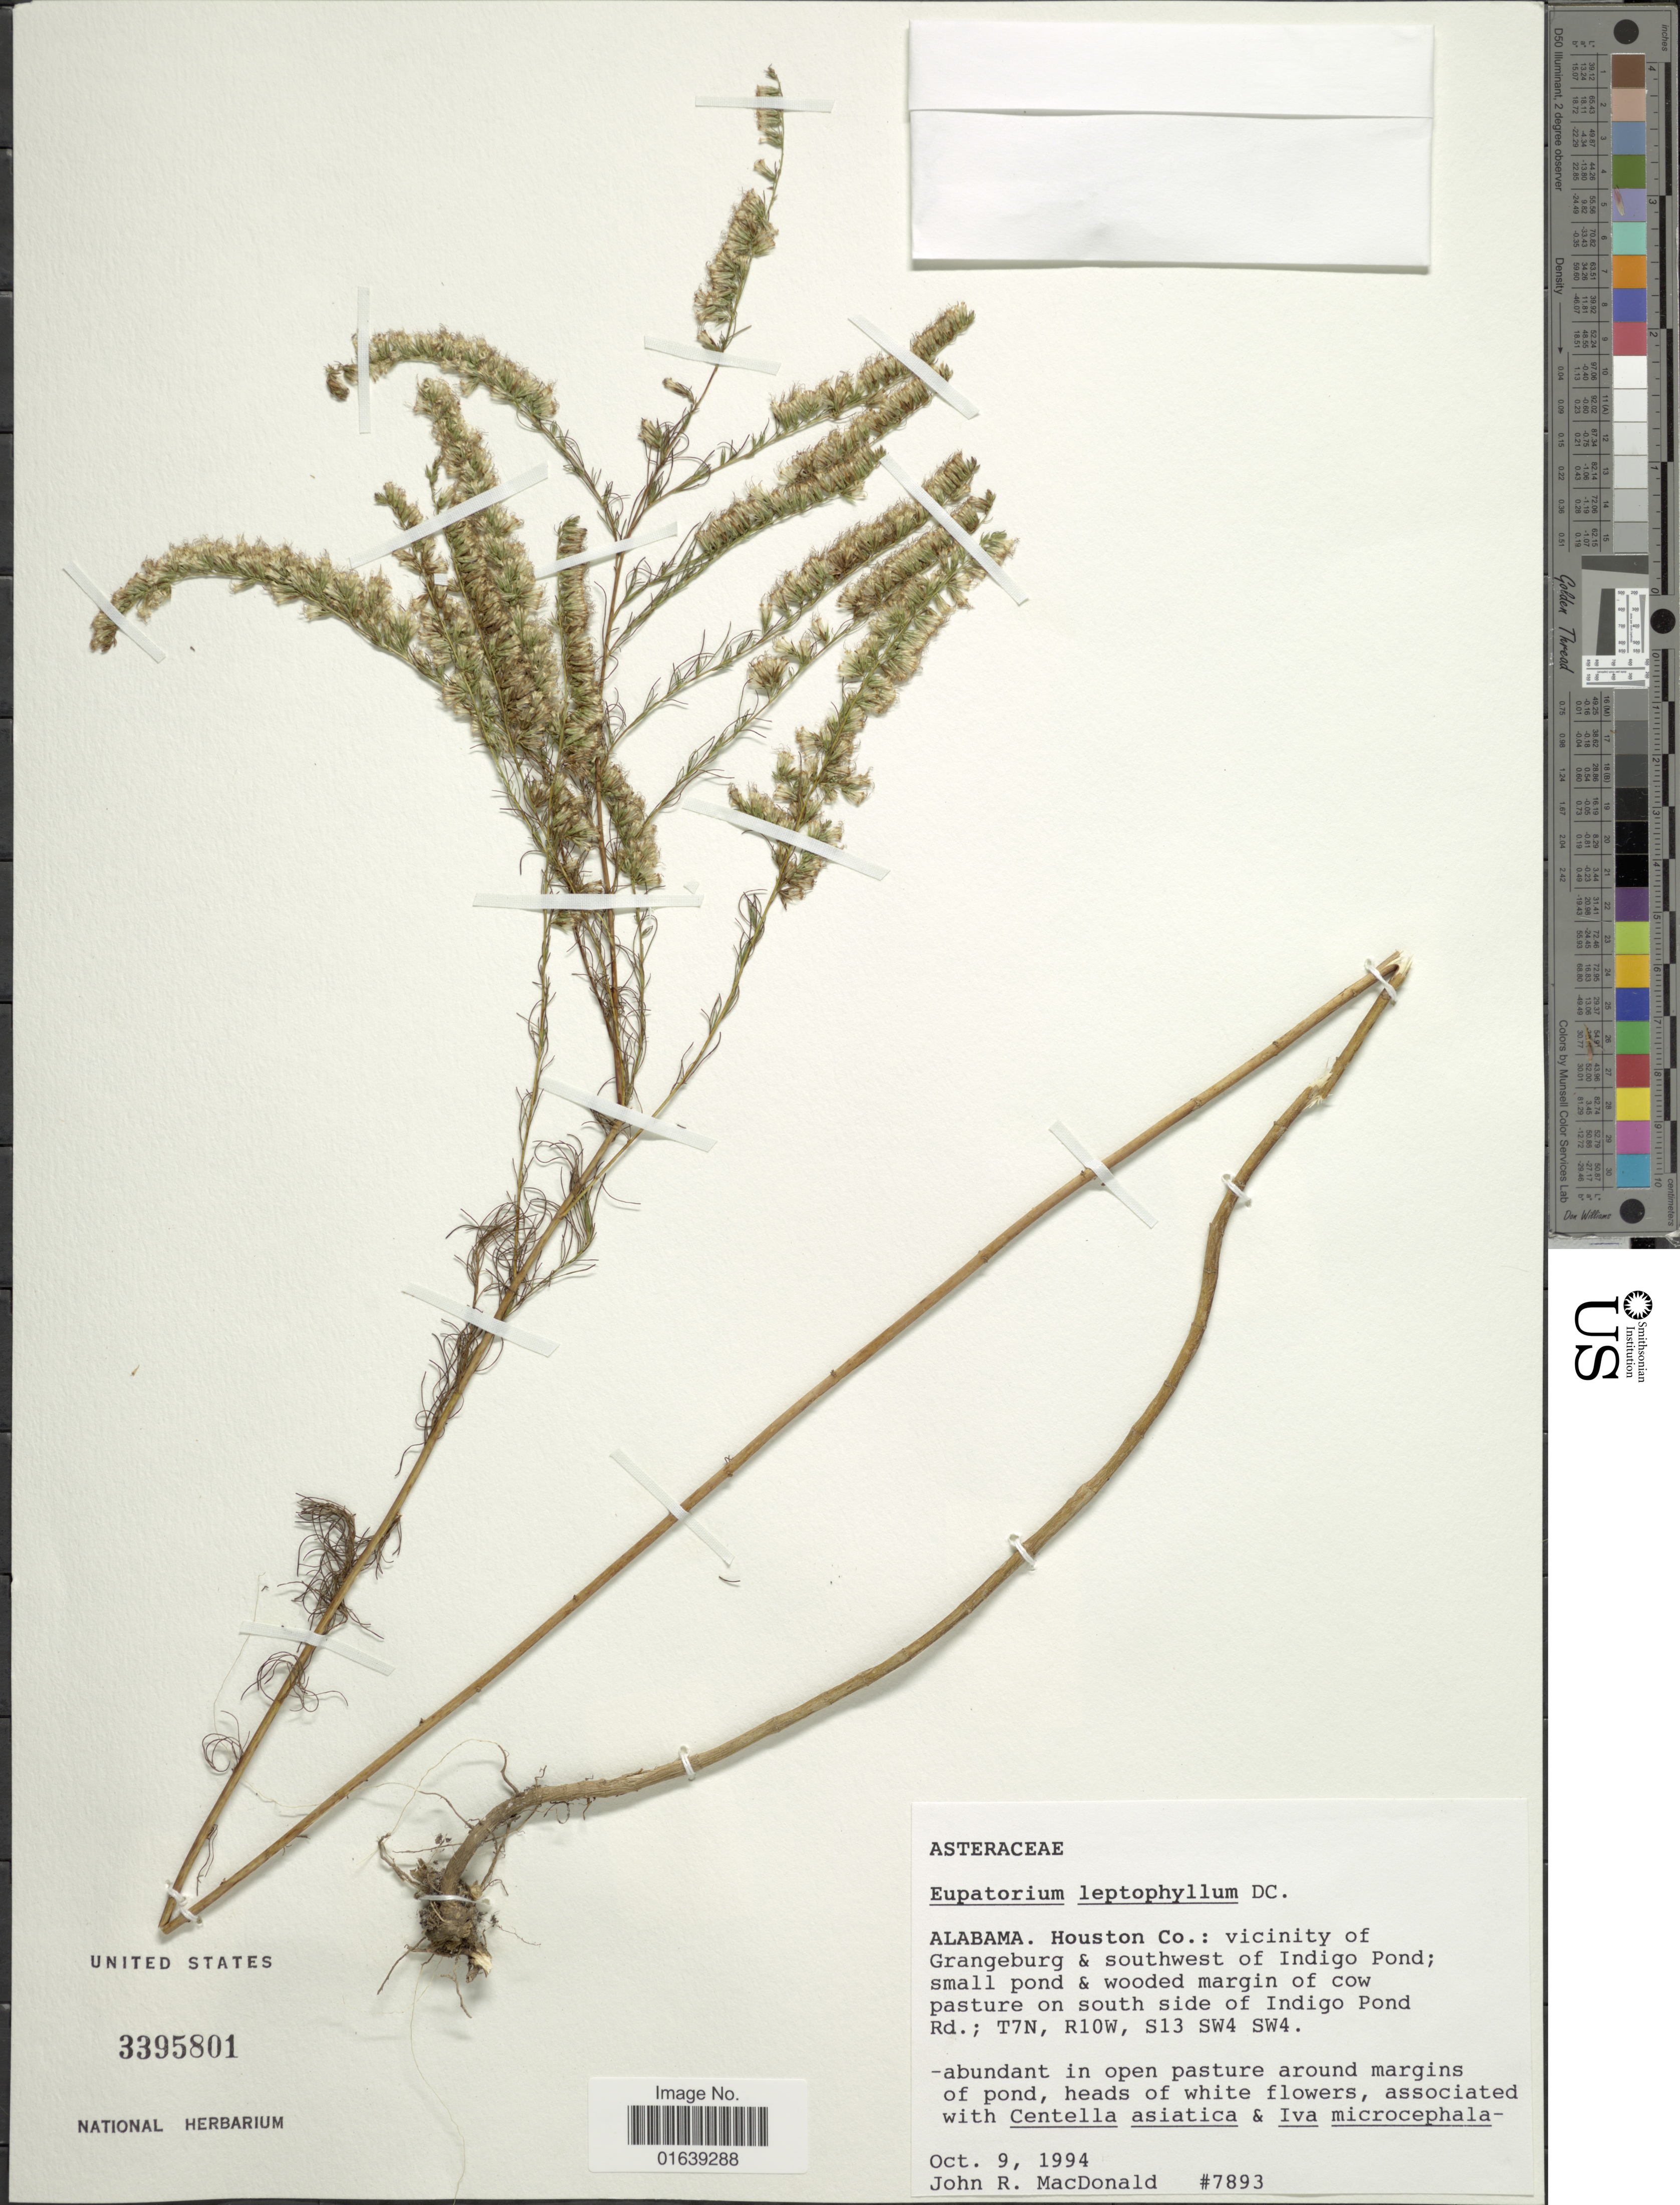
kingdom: Plantae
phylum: Tracheophyta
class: Magnoliopsida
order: Asterales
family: Asteraceae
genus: Eupatorium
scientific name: Eupatorium leptophyllum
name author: DC.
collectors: J. MacDonald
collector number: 7893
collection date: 1994-10-09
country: United States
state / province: Alabama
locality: Alabama. Houston Co.: vicinity of Grangeburg 7 southwest of Indigo Pond; small pond & wooded margin of cow pasture on south side of Ingdigo Pond Rd. ; T7N, R10W, S13 SW4 SW4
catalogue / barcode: US 3395801